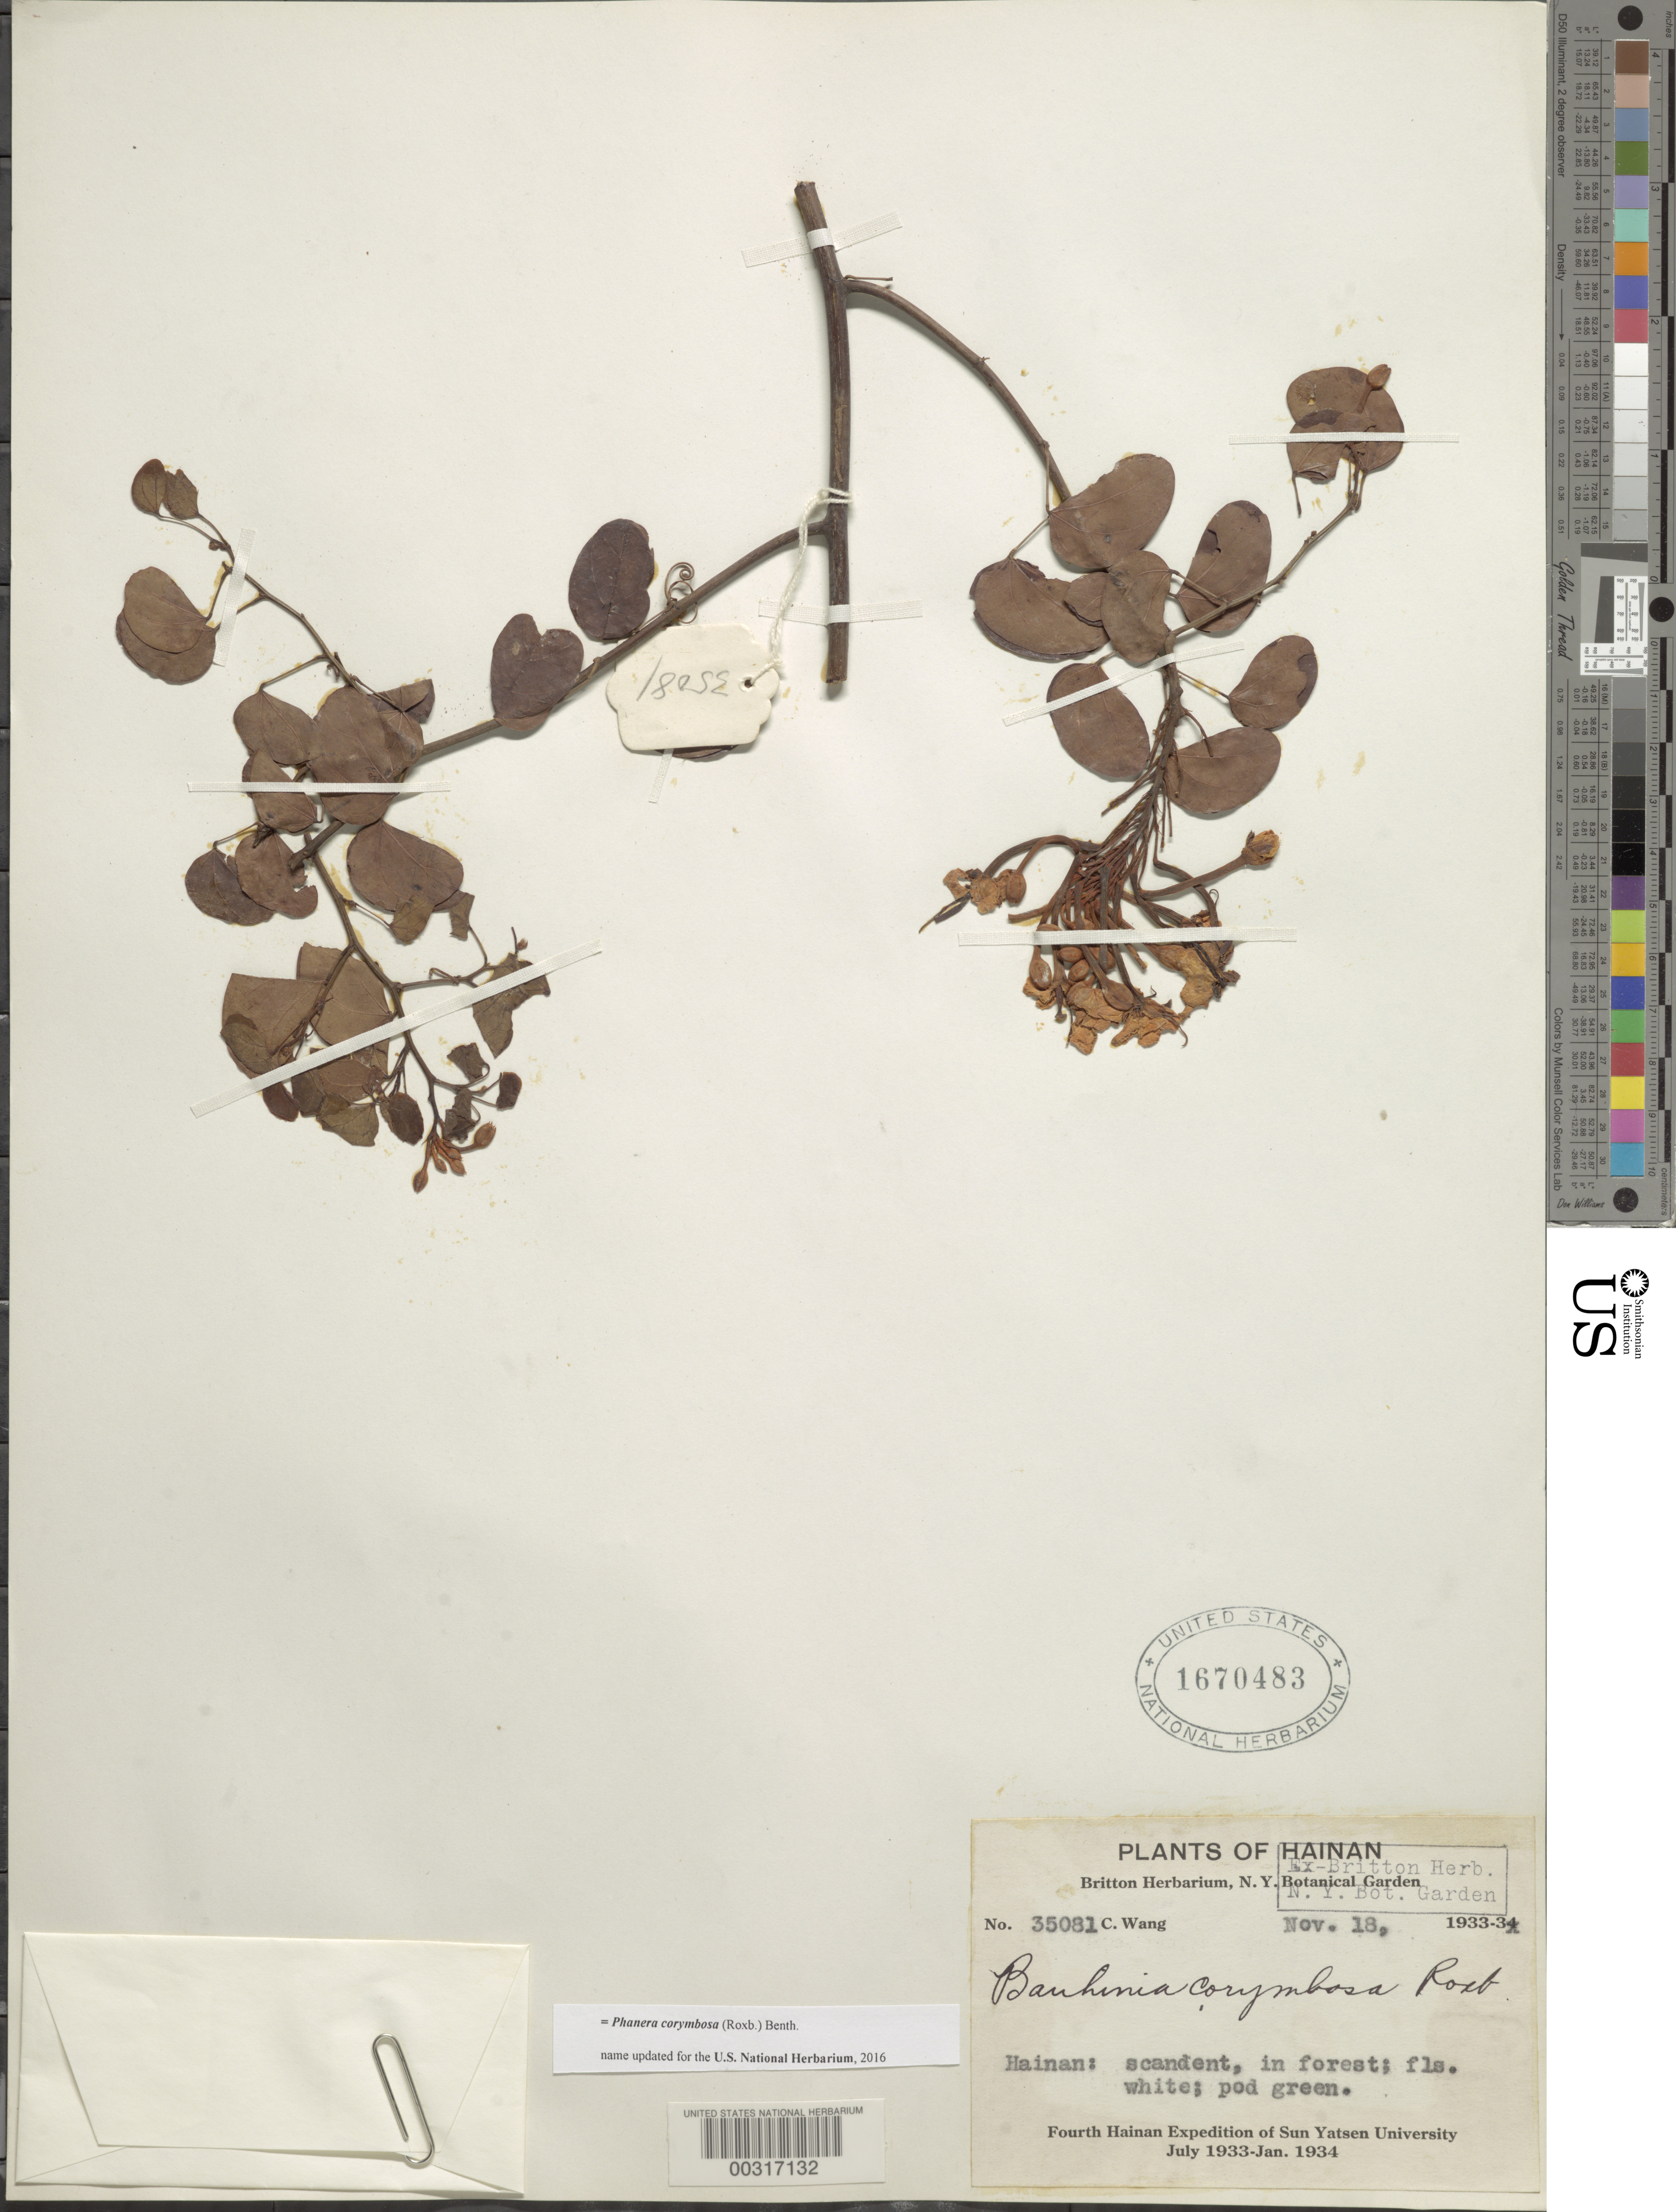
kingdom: Plantae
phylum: Tracheophyta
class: Magnoliopsida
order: Fabales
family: Fabaceae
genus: Phanera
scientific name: Phanera corymbosa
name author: (Roxb.) Benth.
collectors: C. Wang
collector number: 35081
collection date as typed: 18 Nov 1933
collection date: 1933-11-18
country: China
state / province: Hainan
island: Hainan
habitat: In forest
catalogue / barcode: US 1670483